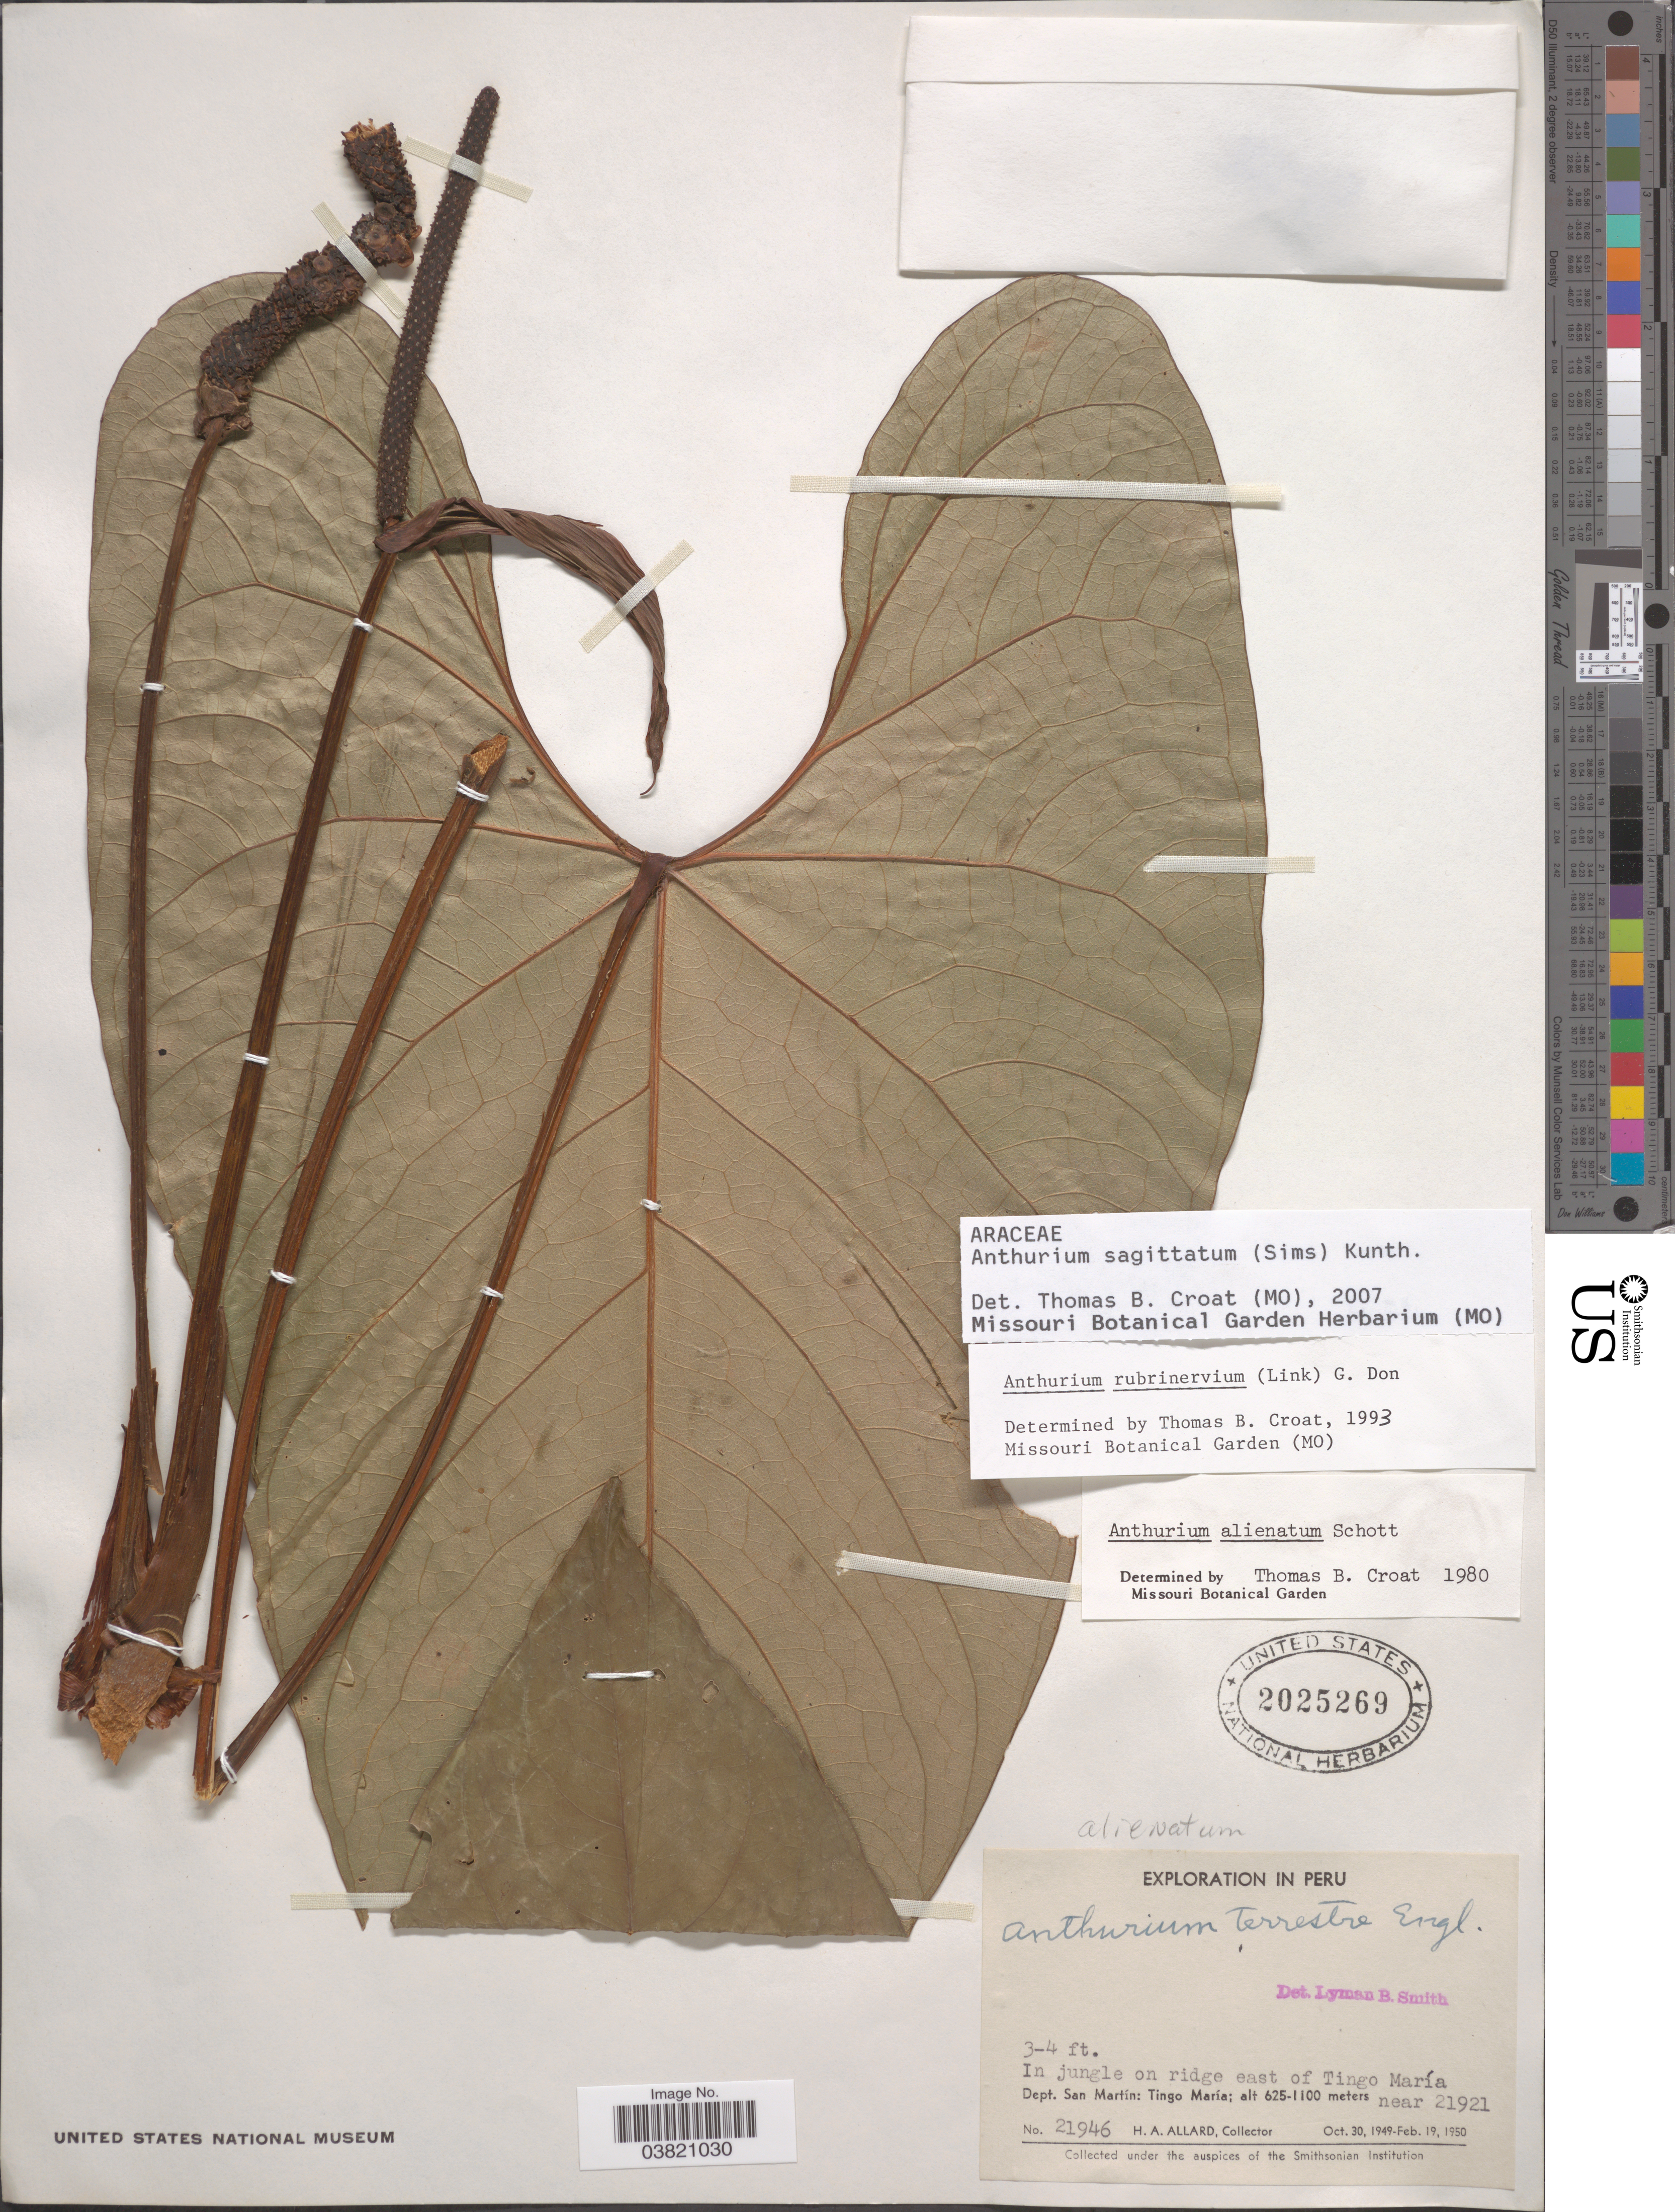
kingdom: Plantae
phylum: Tracheophyta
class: Liliopsida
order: Alismatales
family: Araceae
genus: Anthurium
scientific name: Anthurium sagittatum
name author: (Sims) G. Don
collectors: H. A. Allard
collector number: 21946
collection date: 1949-10-30/1950-02-19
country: Peru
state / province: San Martín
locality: On ridge east of Tingo María near 21921. Dept. San Martín: Tingo María.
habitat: in jungle on ridge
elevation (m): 625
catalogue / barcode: US 2025269